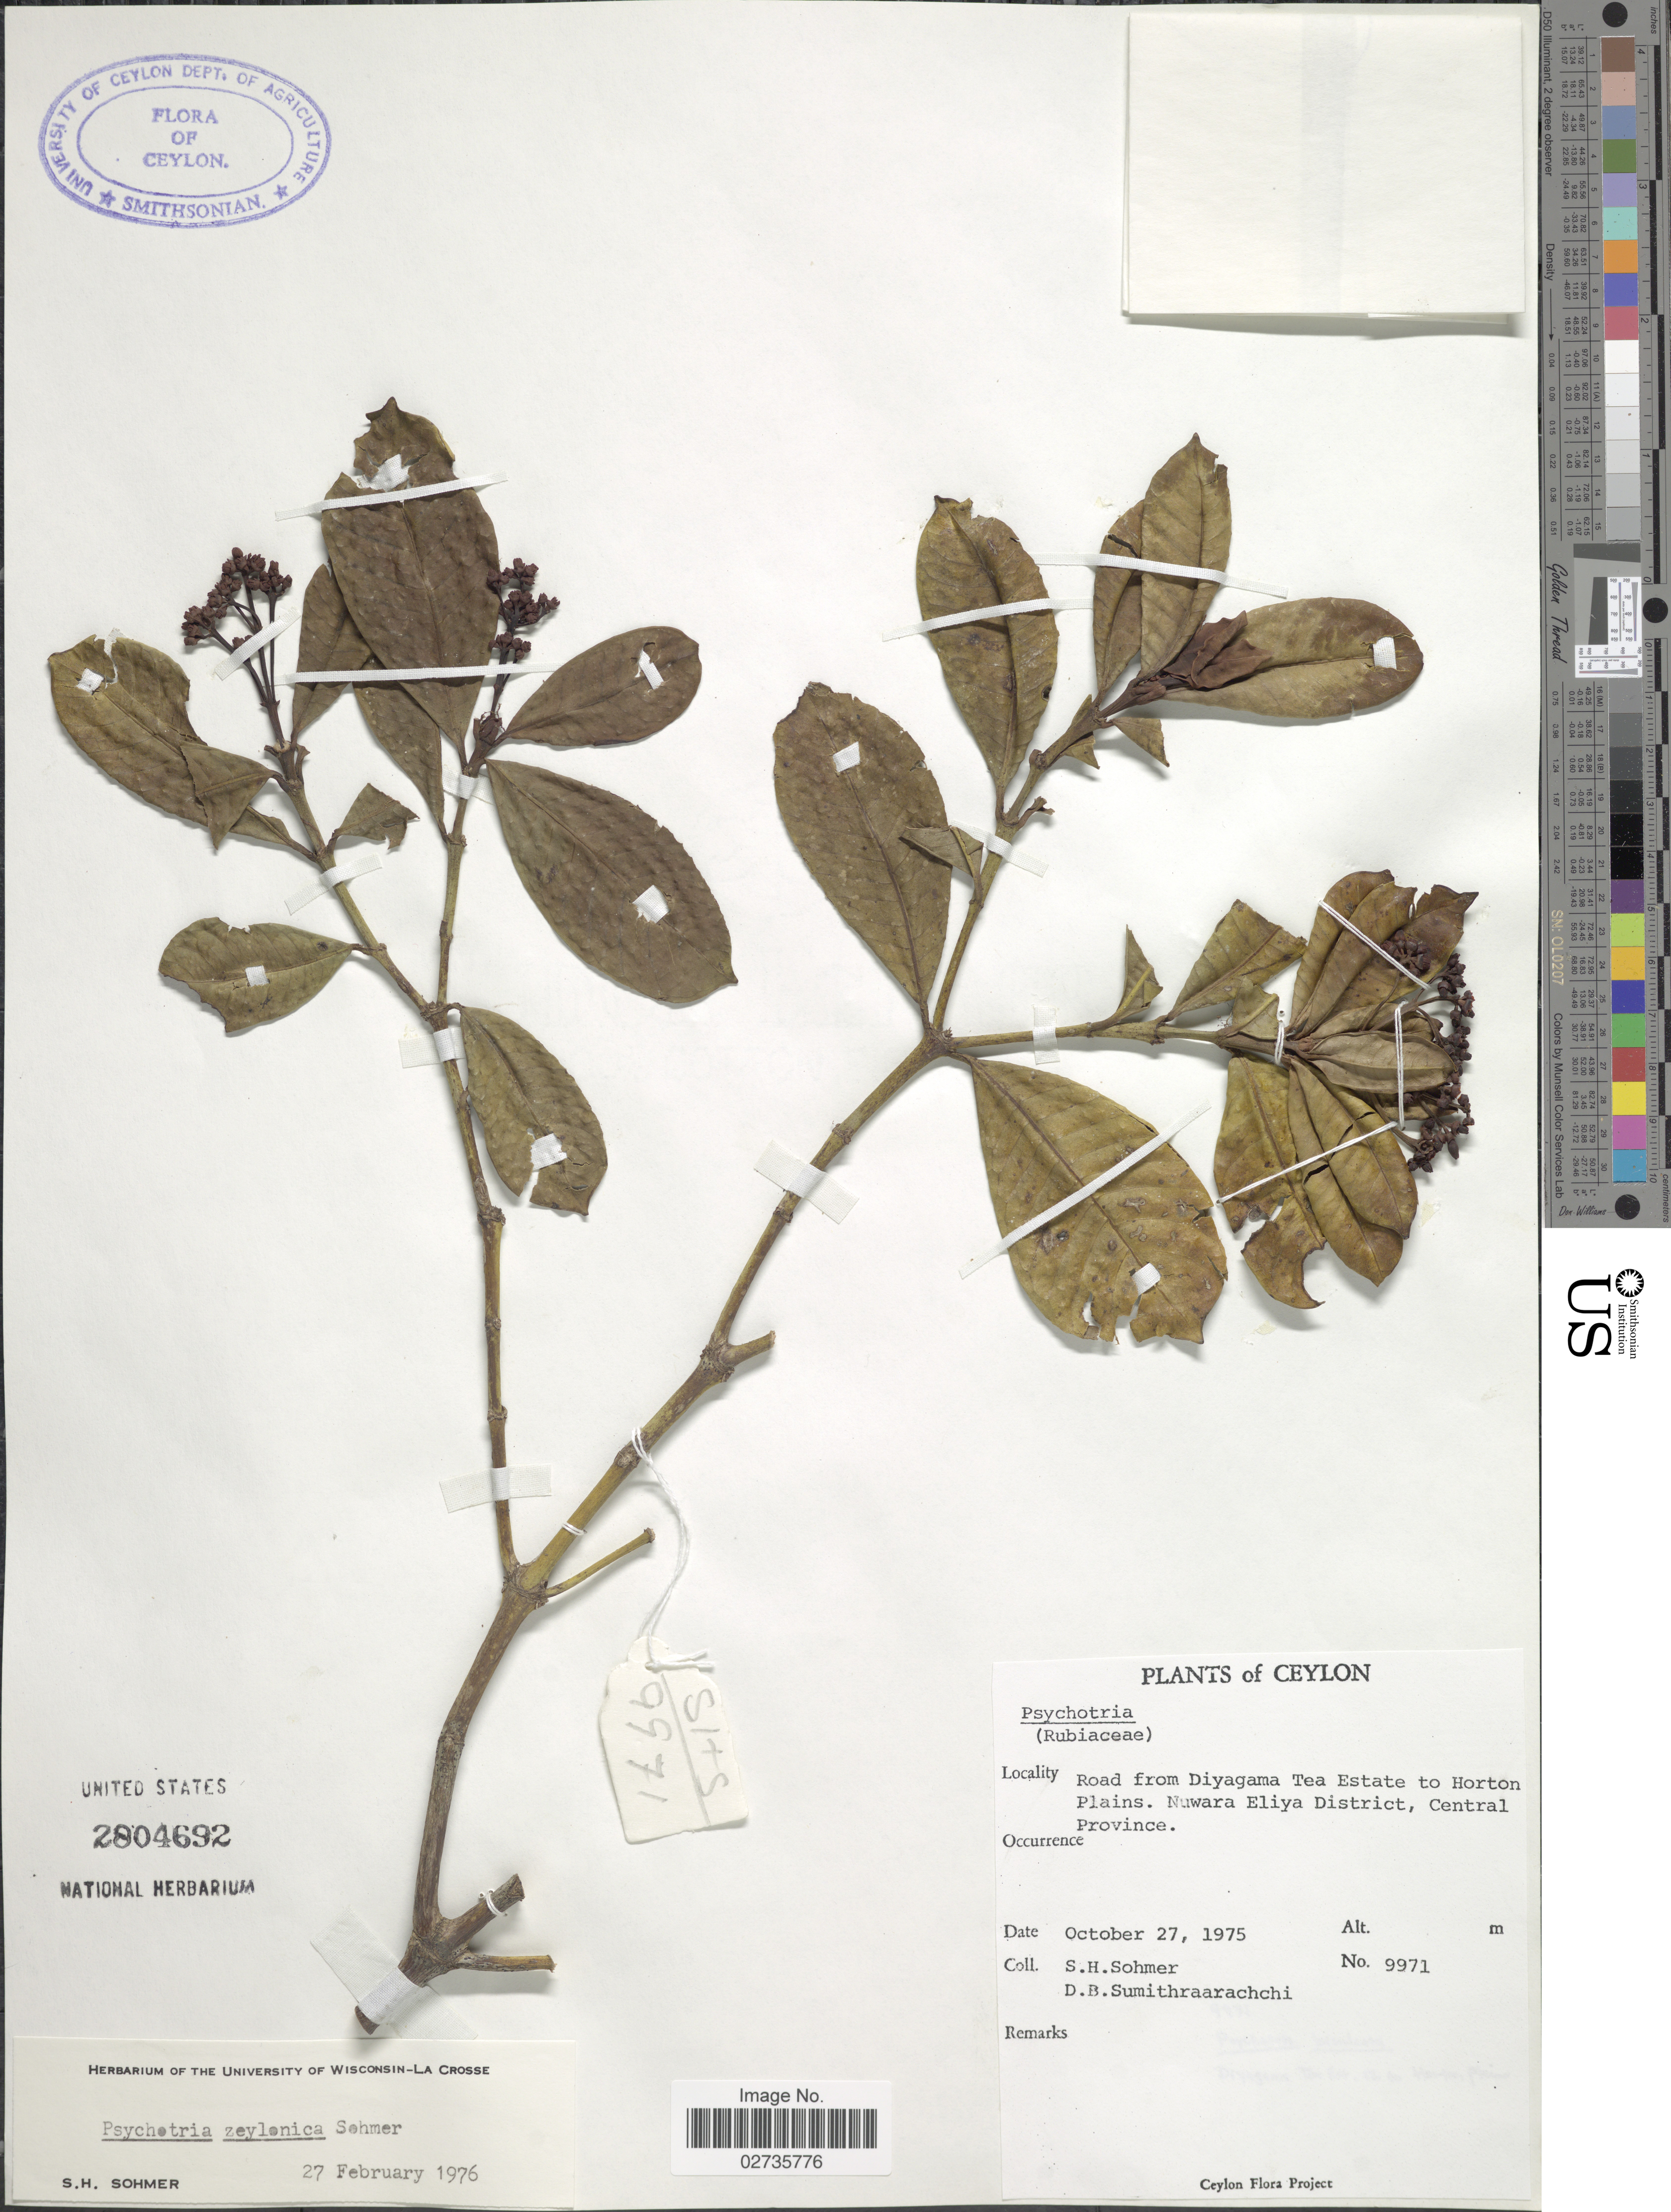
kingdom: Plantae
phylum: Tracheophyta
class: Magnoliopsida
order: Gentianales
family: Rubiaceae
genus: Psychotria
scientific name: Psychotria zeylanica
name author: Sohmer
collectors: S. H. Sohmer & D. B. Sumithraarachchi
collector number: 9971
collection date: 1975-10-27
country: Sri Lanka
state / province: Central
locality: Ceylon, Road from Diyagama Tea Estate to Horton Plains. Nuwara Eliya District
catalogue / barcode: US 2804692